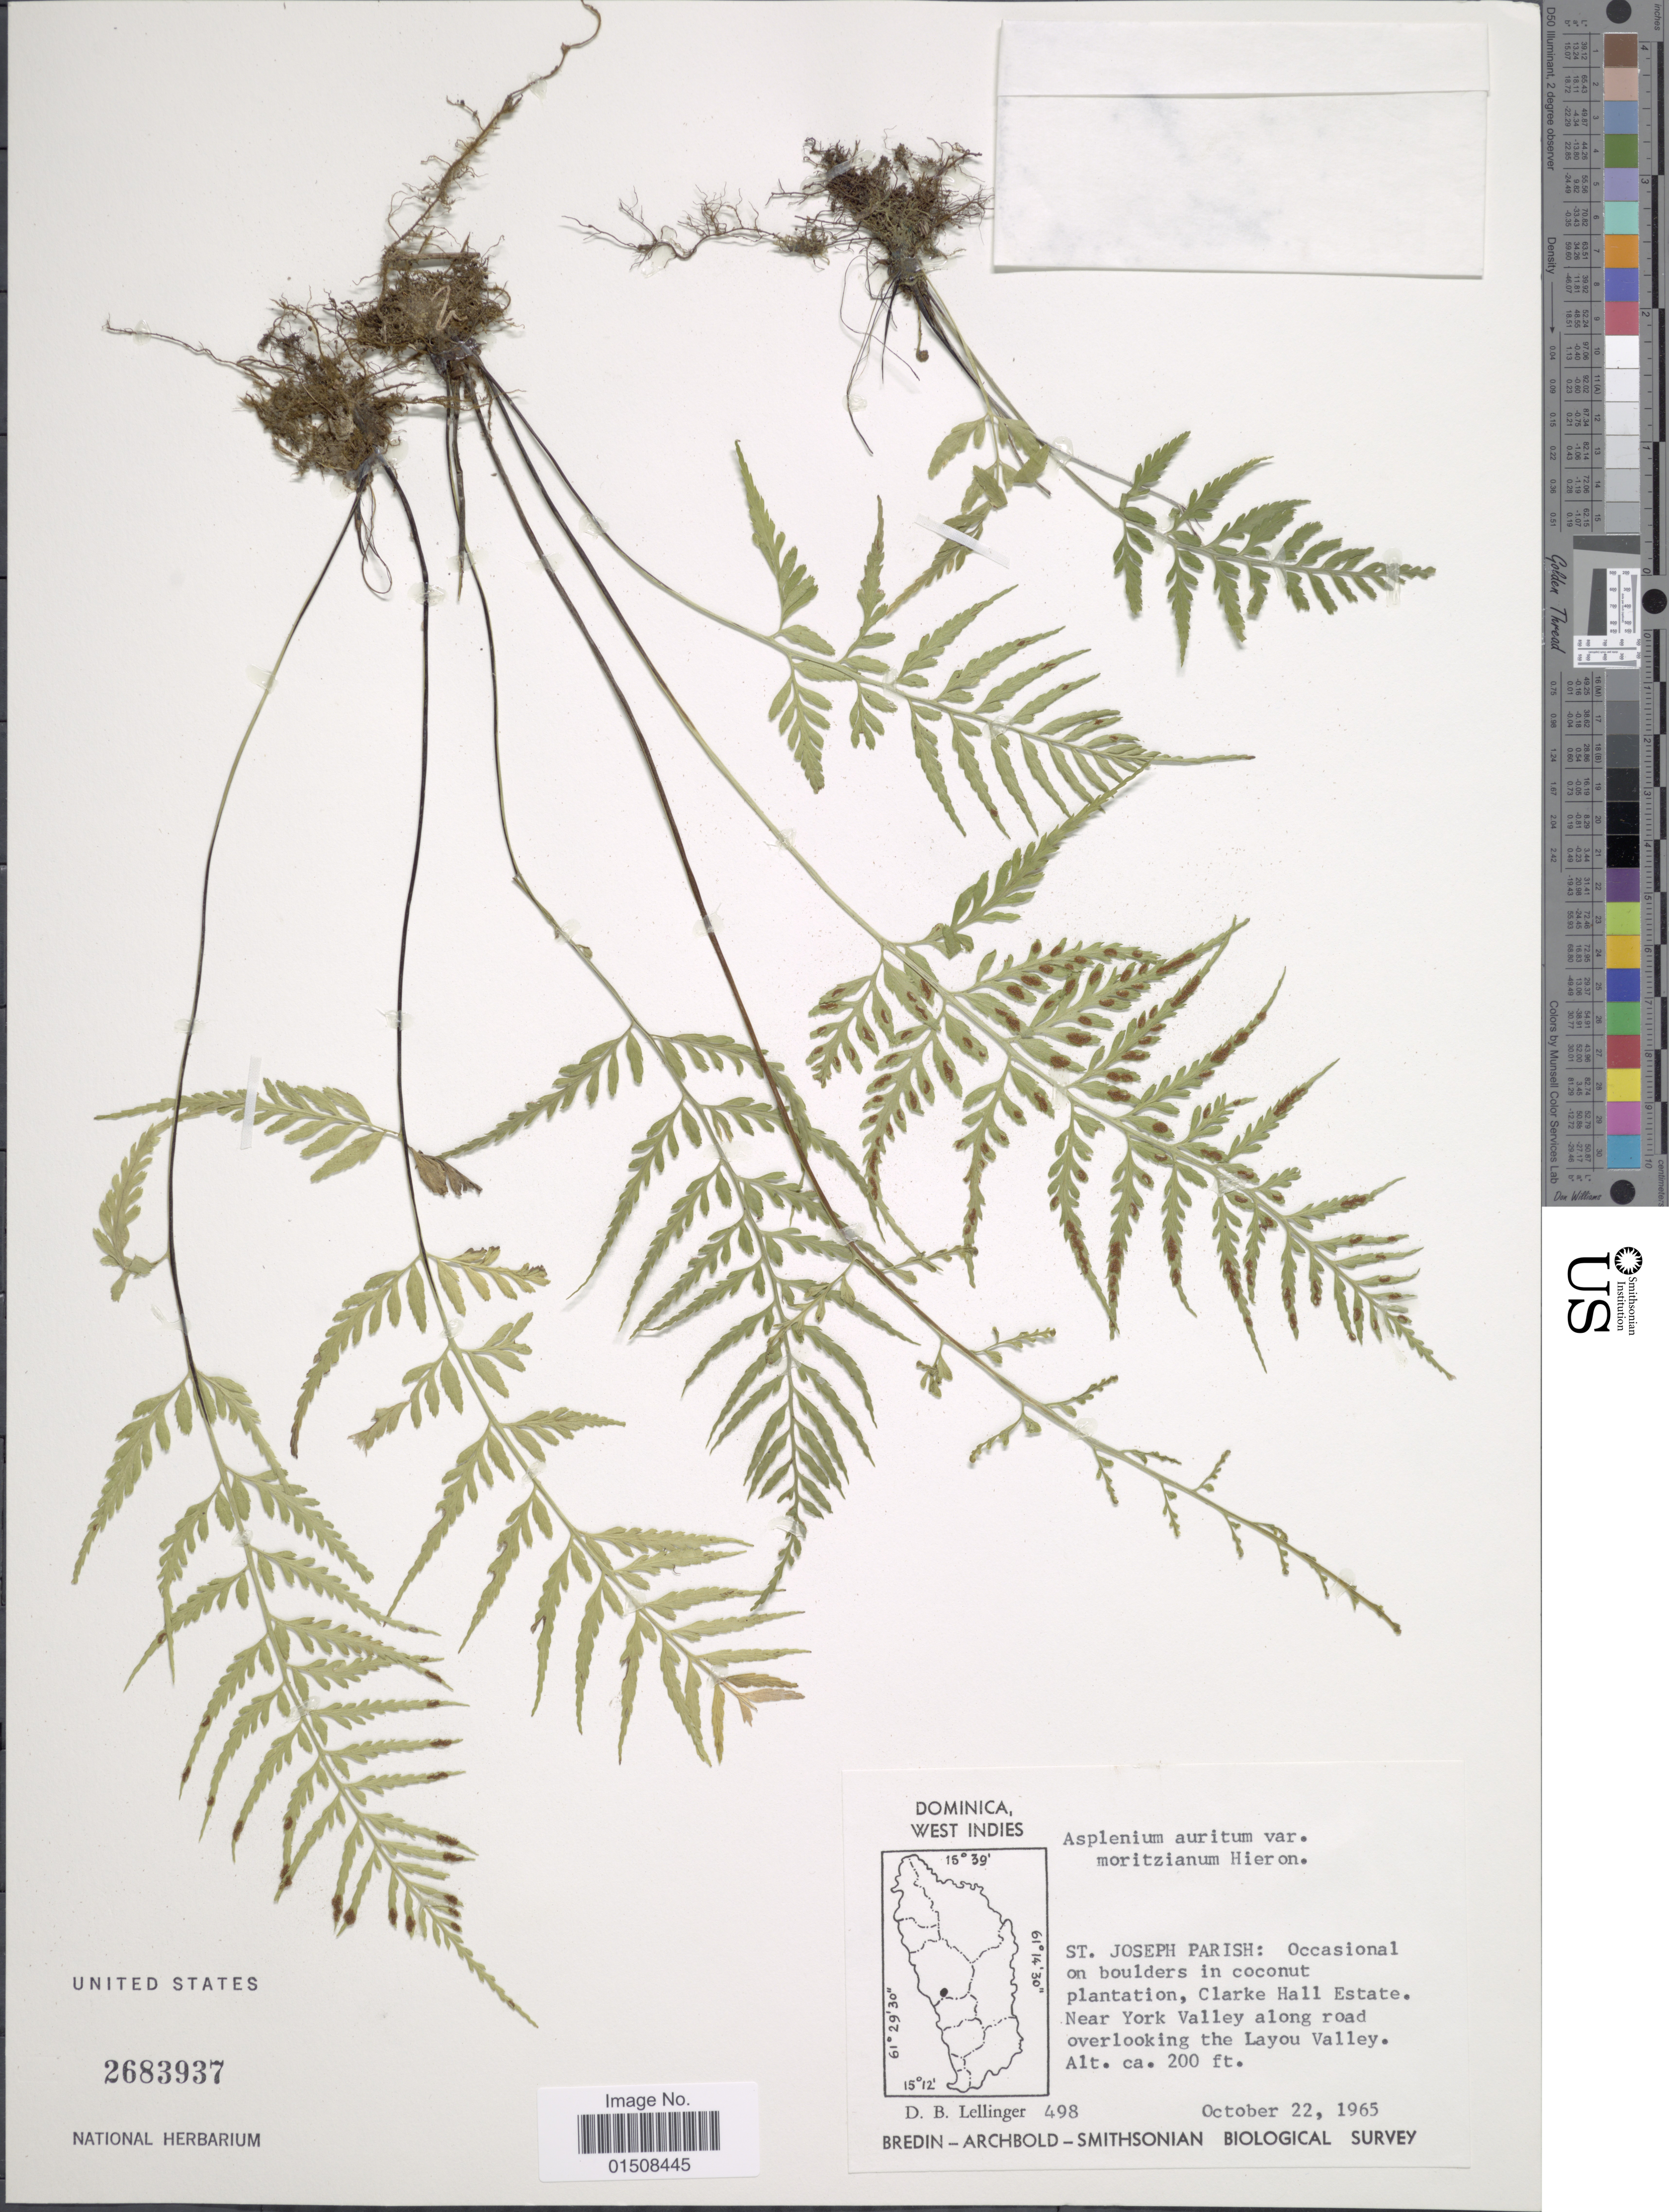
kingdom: Plantae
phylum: Tracheophyta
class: Polypodiopsida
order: Polypodiales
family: Aspleniaceae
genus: Asplenium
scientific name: Asplenium auritum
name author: Sw.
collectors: D. B. Lellinger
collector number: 498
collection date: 1965-10-22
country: Dominica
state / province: St. Joseph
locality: Occasional on boulders in cocnut plantation, Clarke Halle Estate, Near York Valley along road overlooking the Layou Valley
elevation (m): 61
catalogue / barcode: US 2683937